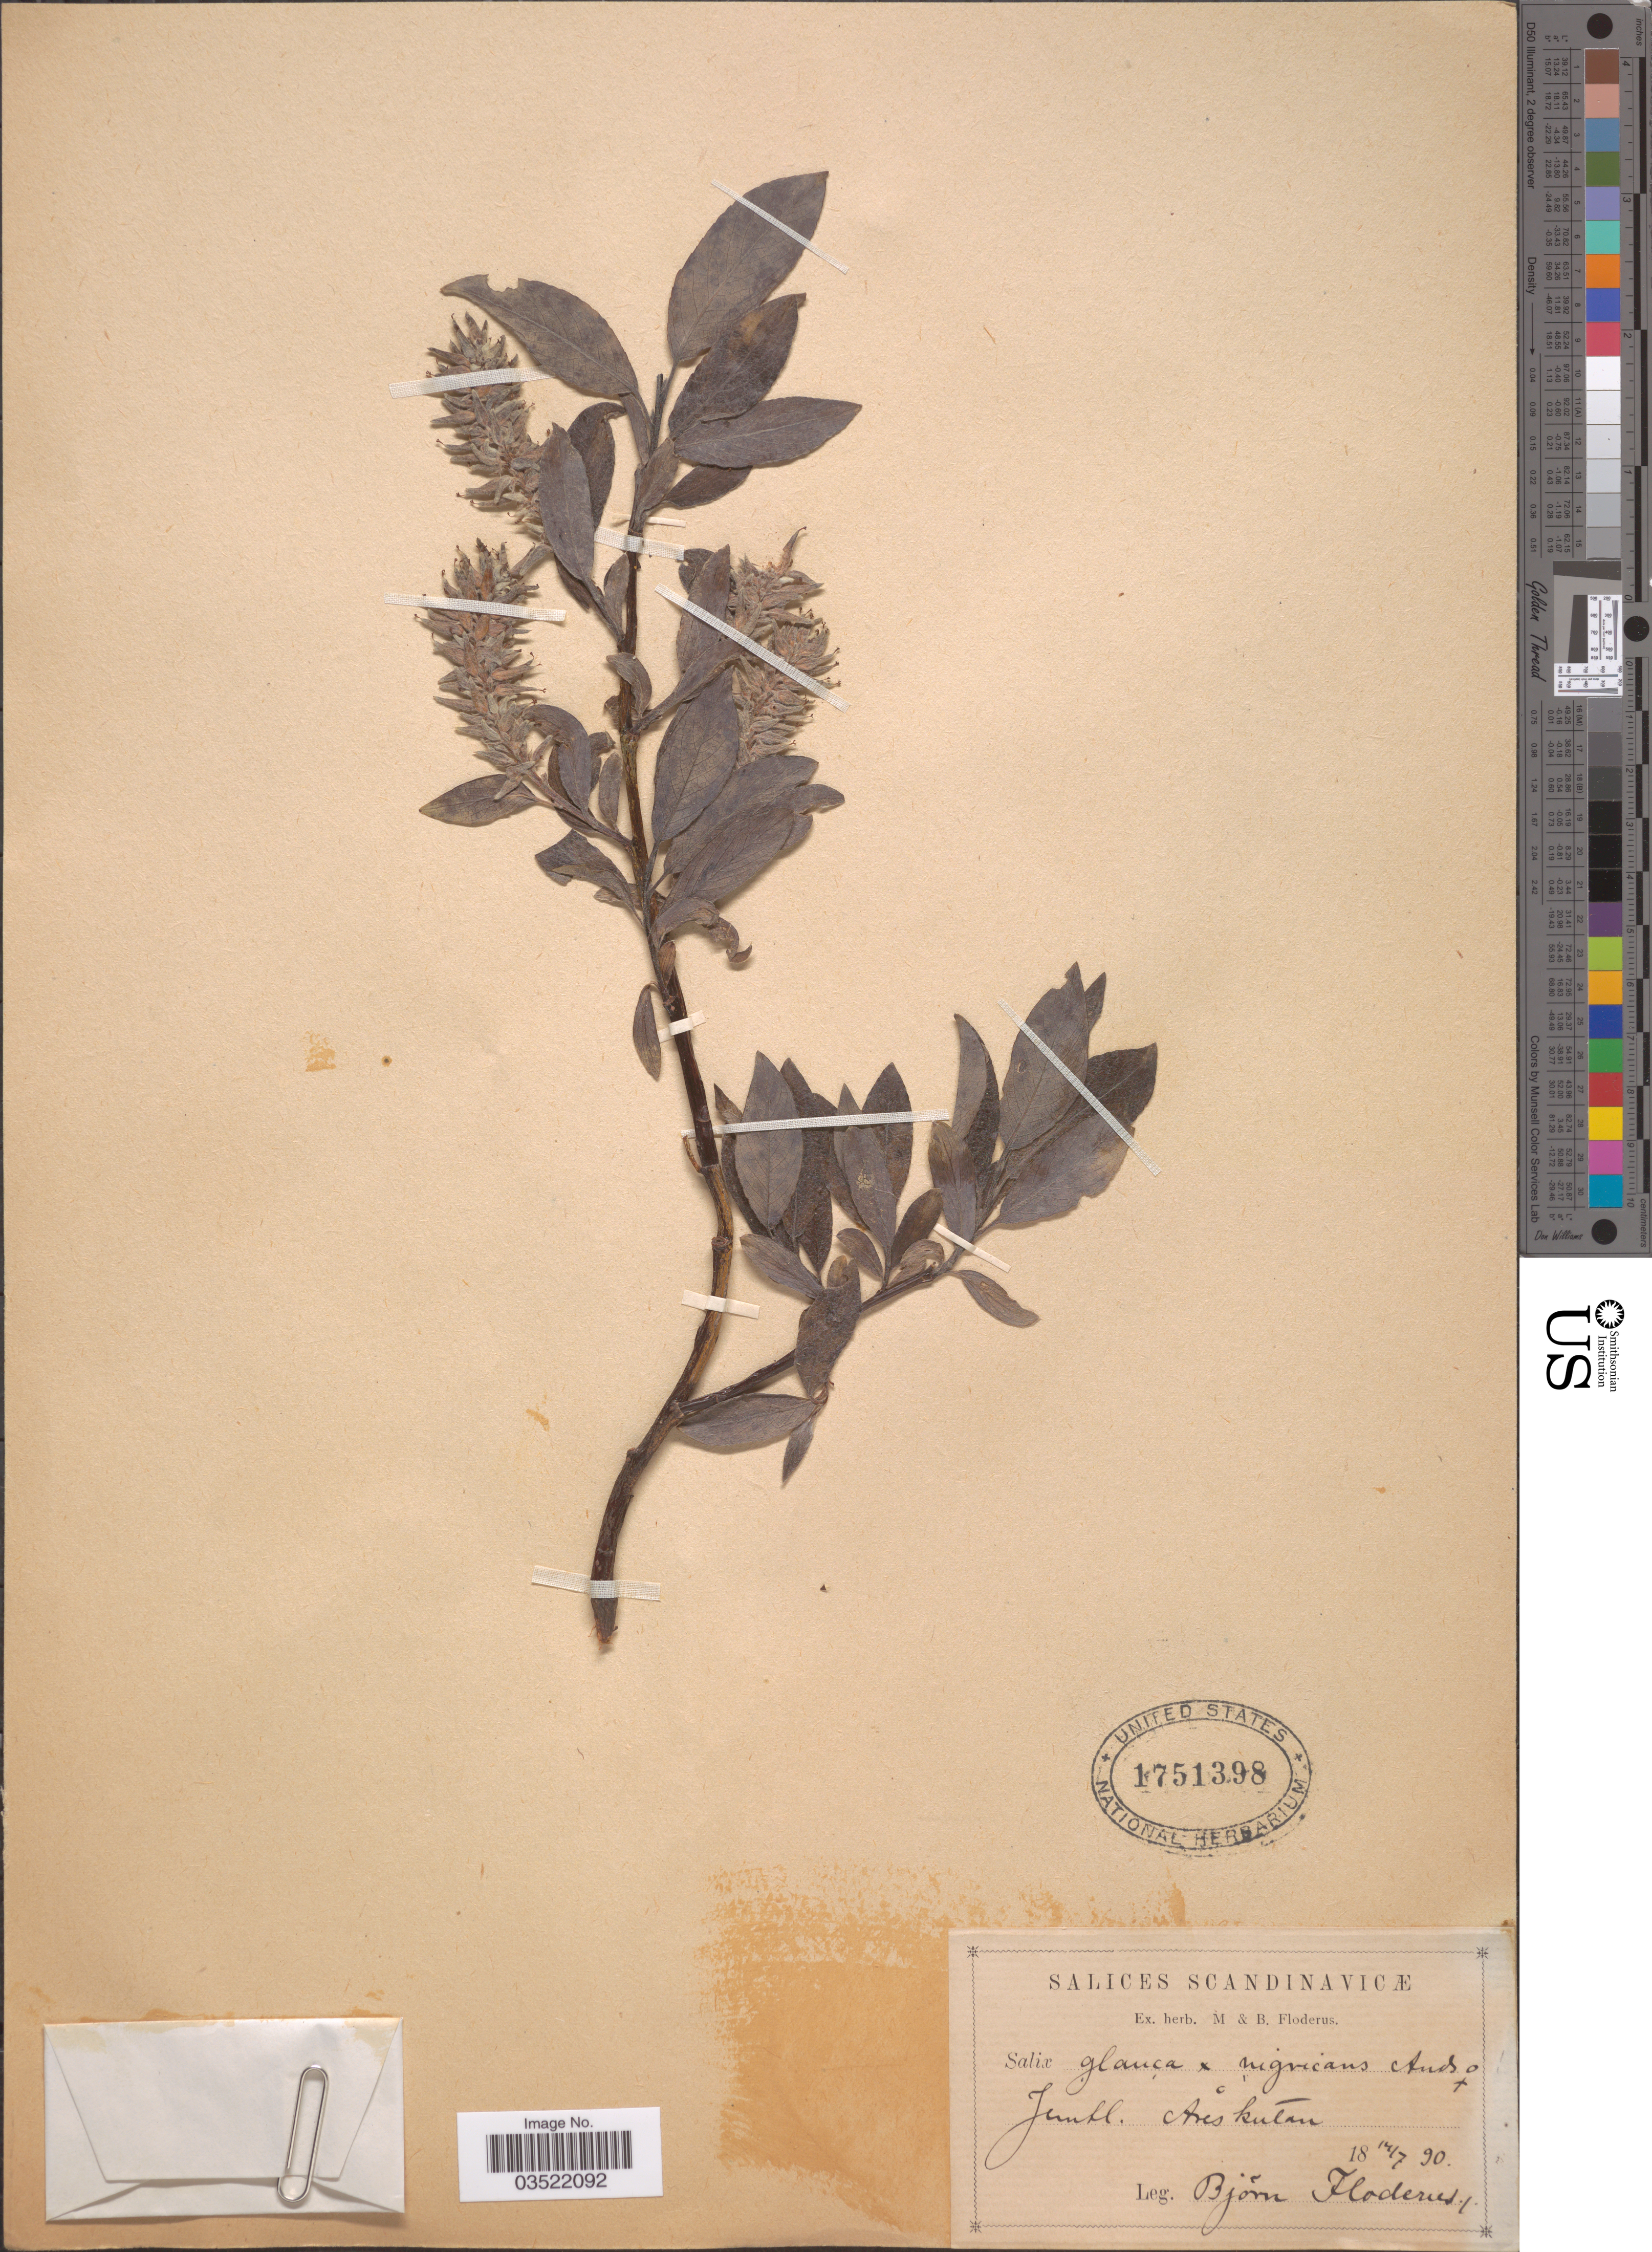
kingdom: Plantae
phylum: Tracheophyta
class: Magnoliopsida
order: Malpighiales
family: Salicaceae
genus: Salix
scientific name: Salix glauca x S. nigricans Sm.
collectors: B. G. O. Floderus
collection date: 1890-07-14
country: Sweden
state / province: Jämtland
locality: Scandinavicæ. Jemtl. Åreskutan.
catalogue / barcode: US 1751398